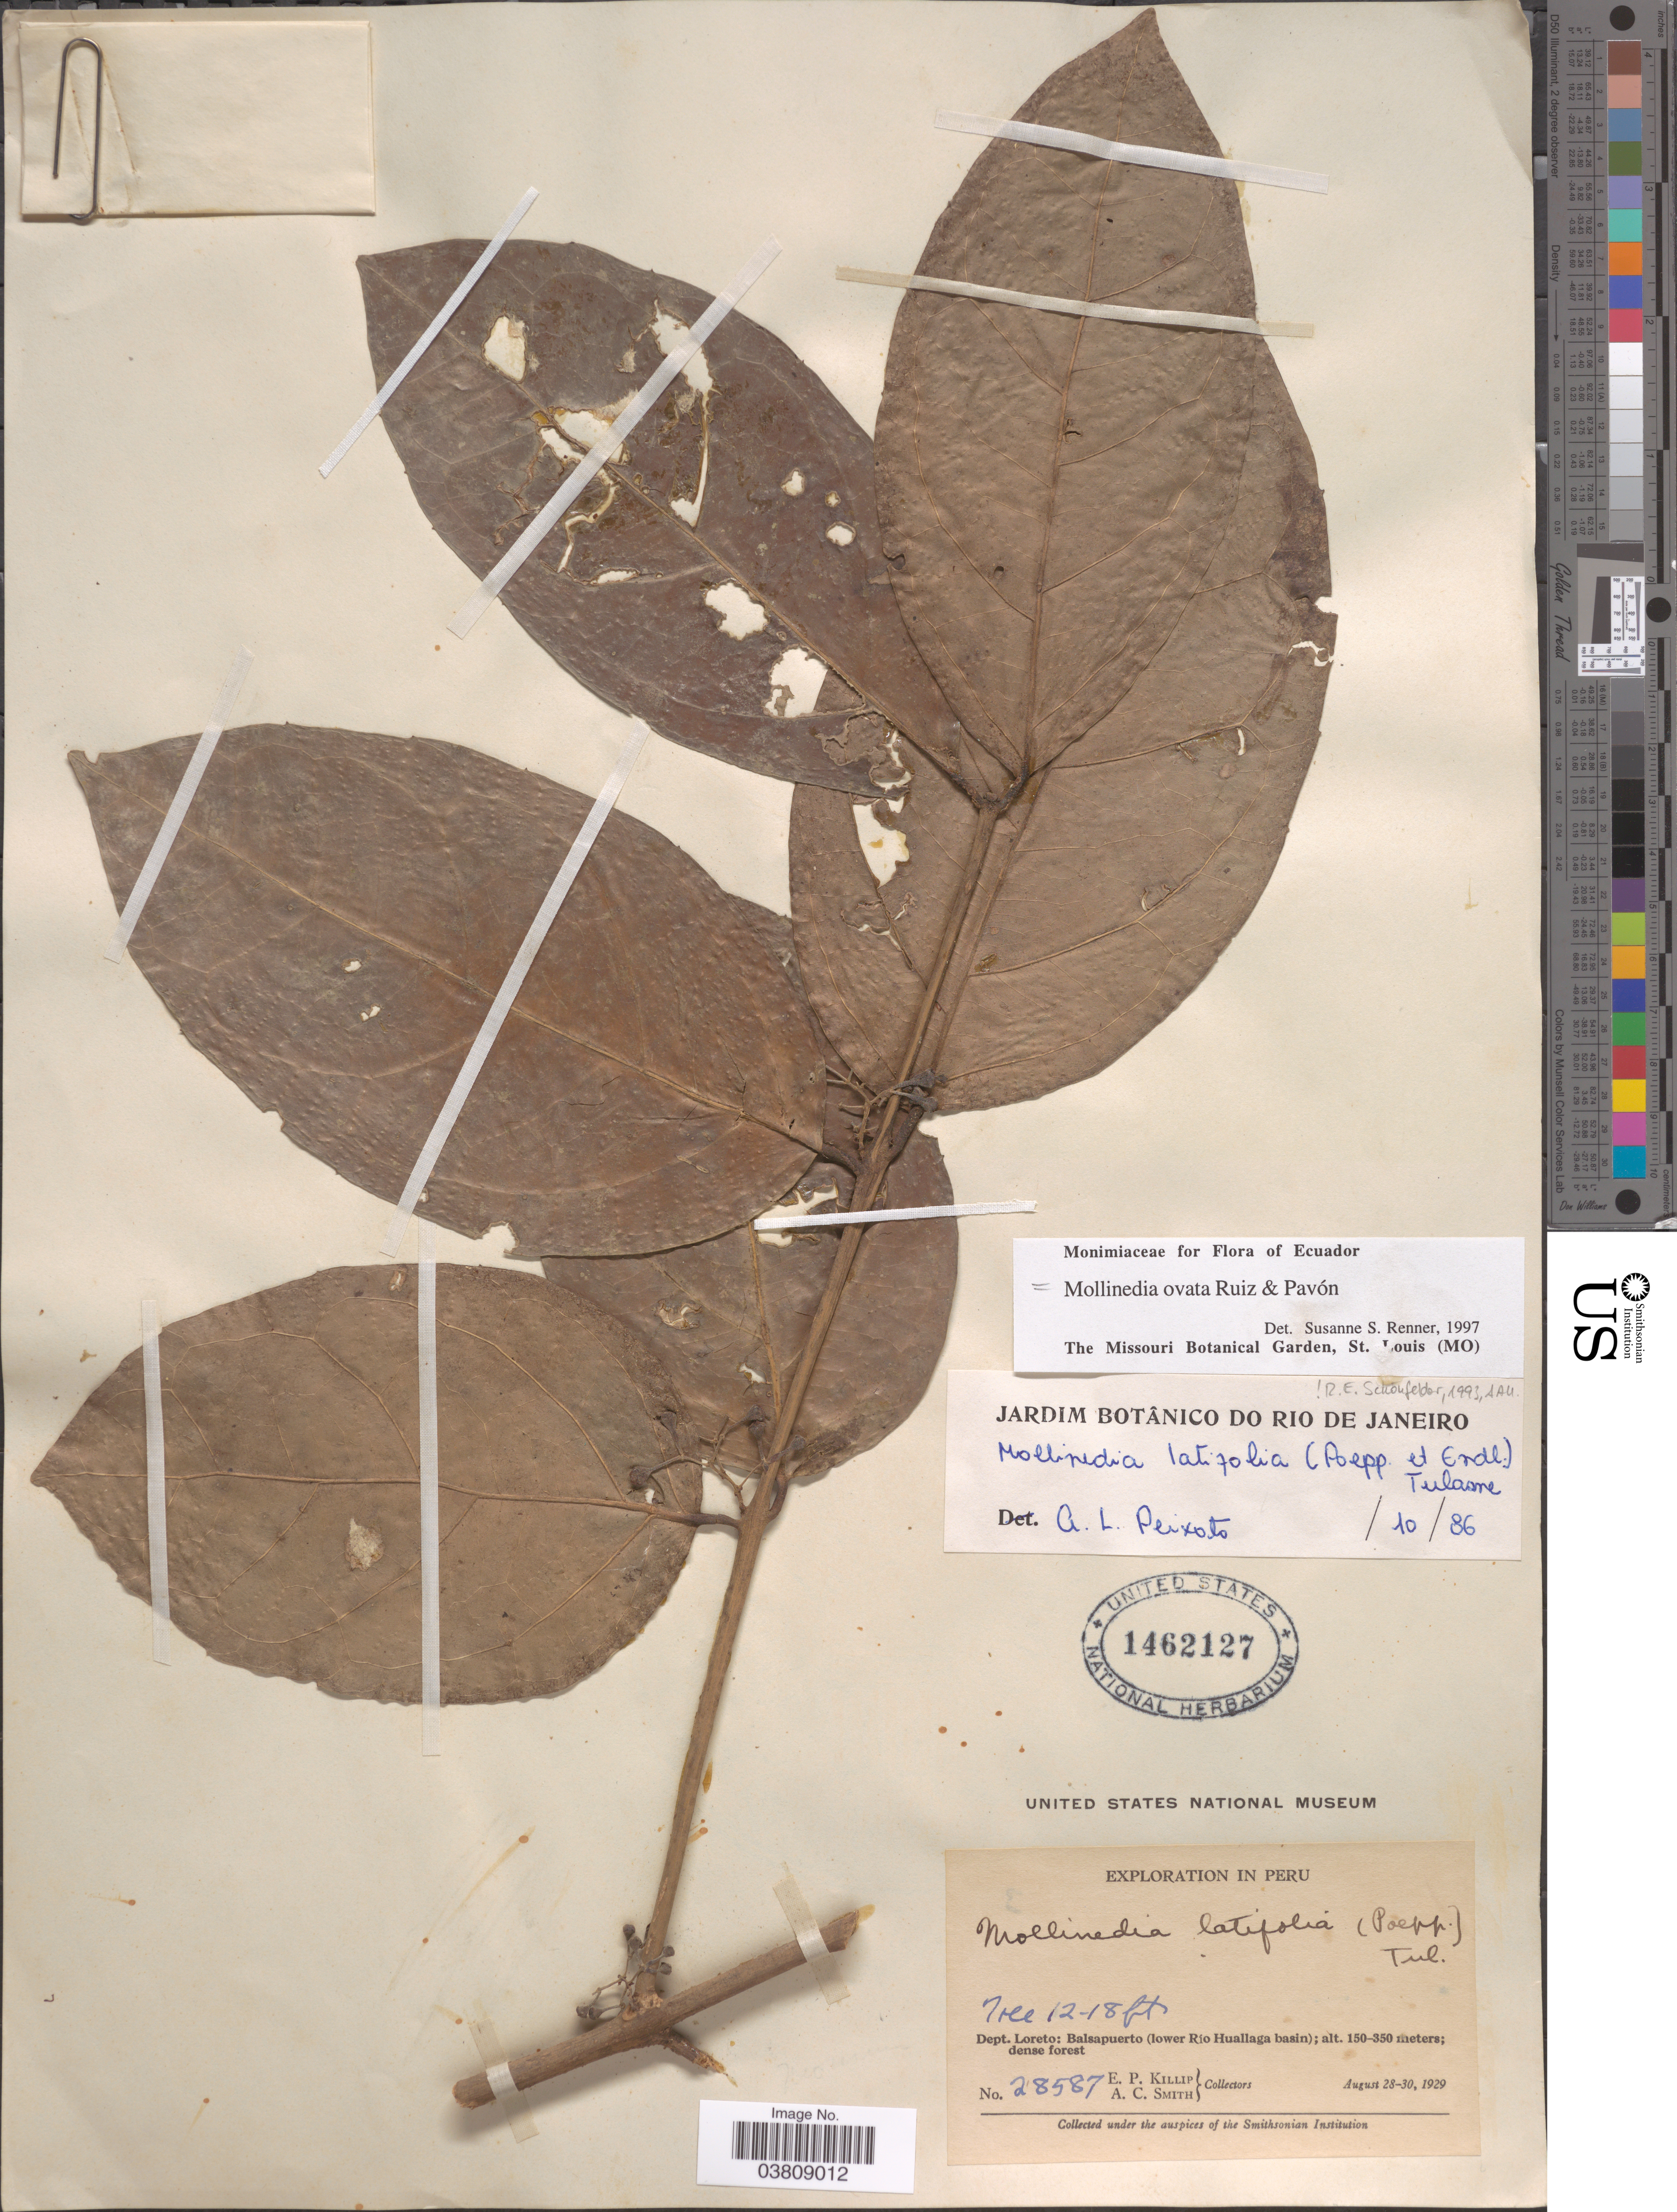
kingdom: Plantae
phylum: Tracheophyta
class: Magnoliopsida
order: Laurales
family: Monimiaceae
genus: Mollinedia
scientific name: Mollinedia ovata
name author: Ruiz & Pav.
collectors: E. P. Killip & A. C. Smith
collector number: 28587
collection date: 1929-08-28/1929-08-30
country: Peru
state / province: Loreto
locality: Dept. Loreto: Balsapuerto (lower Río Huallaga basin).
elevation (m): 150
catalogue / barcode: US 1462127